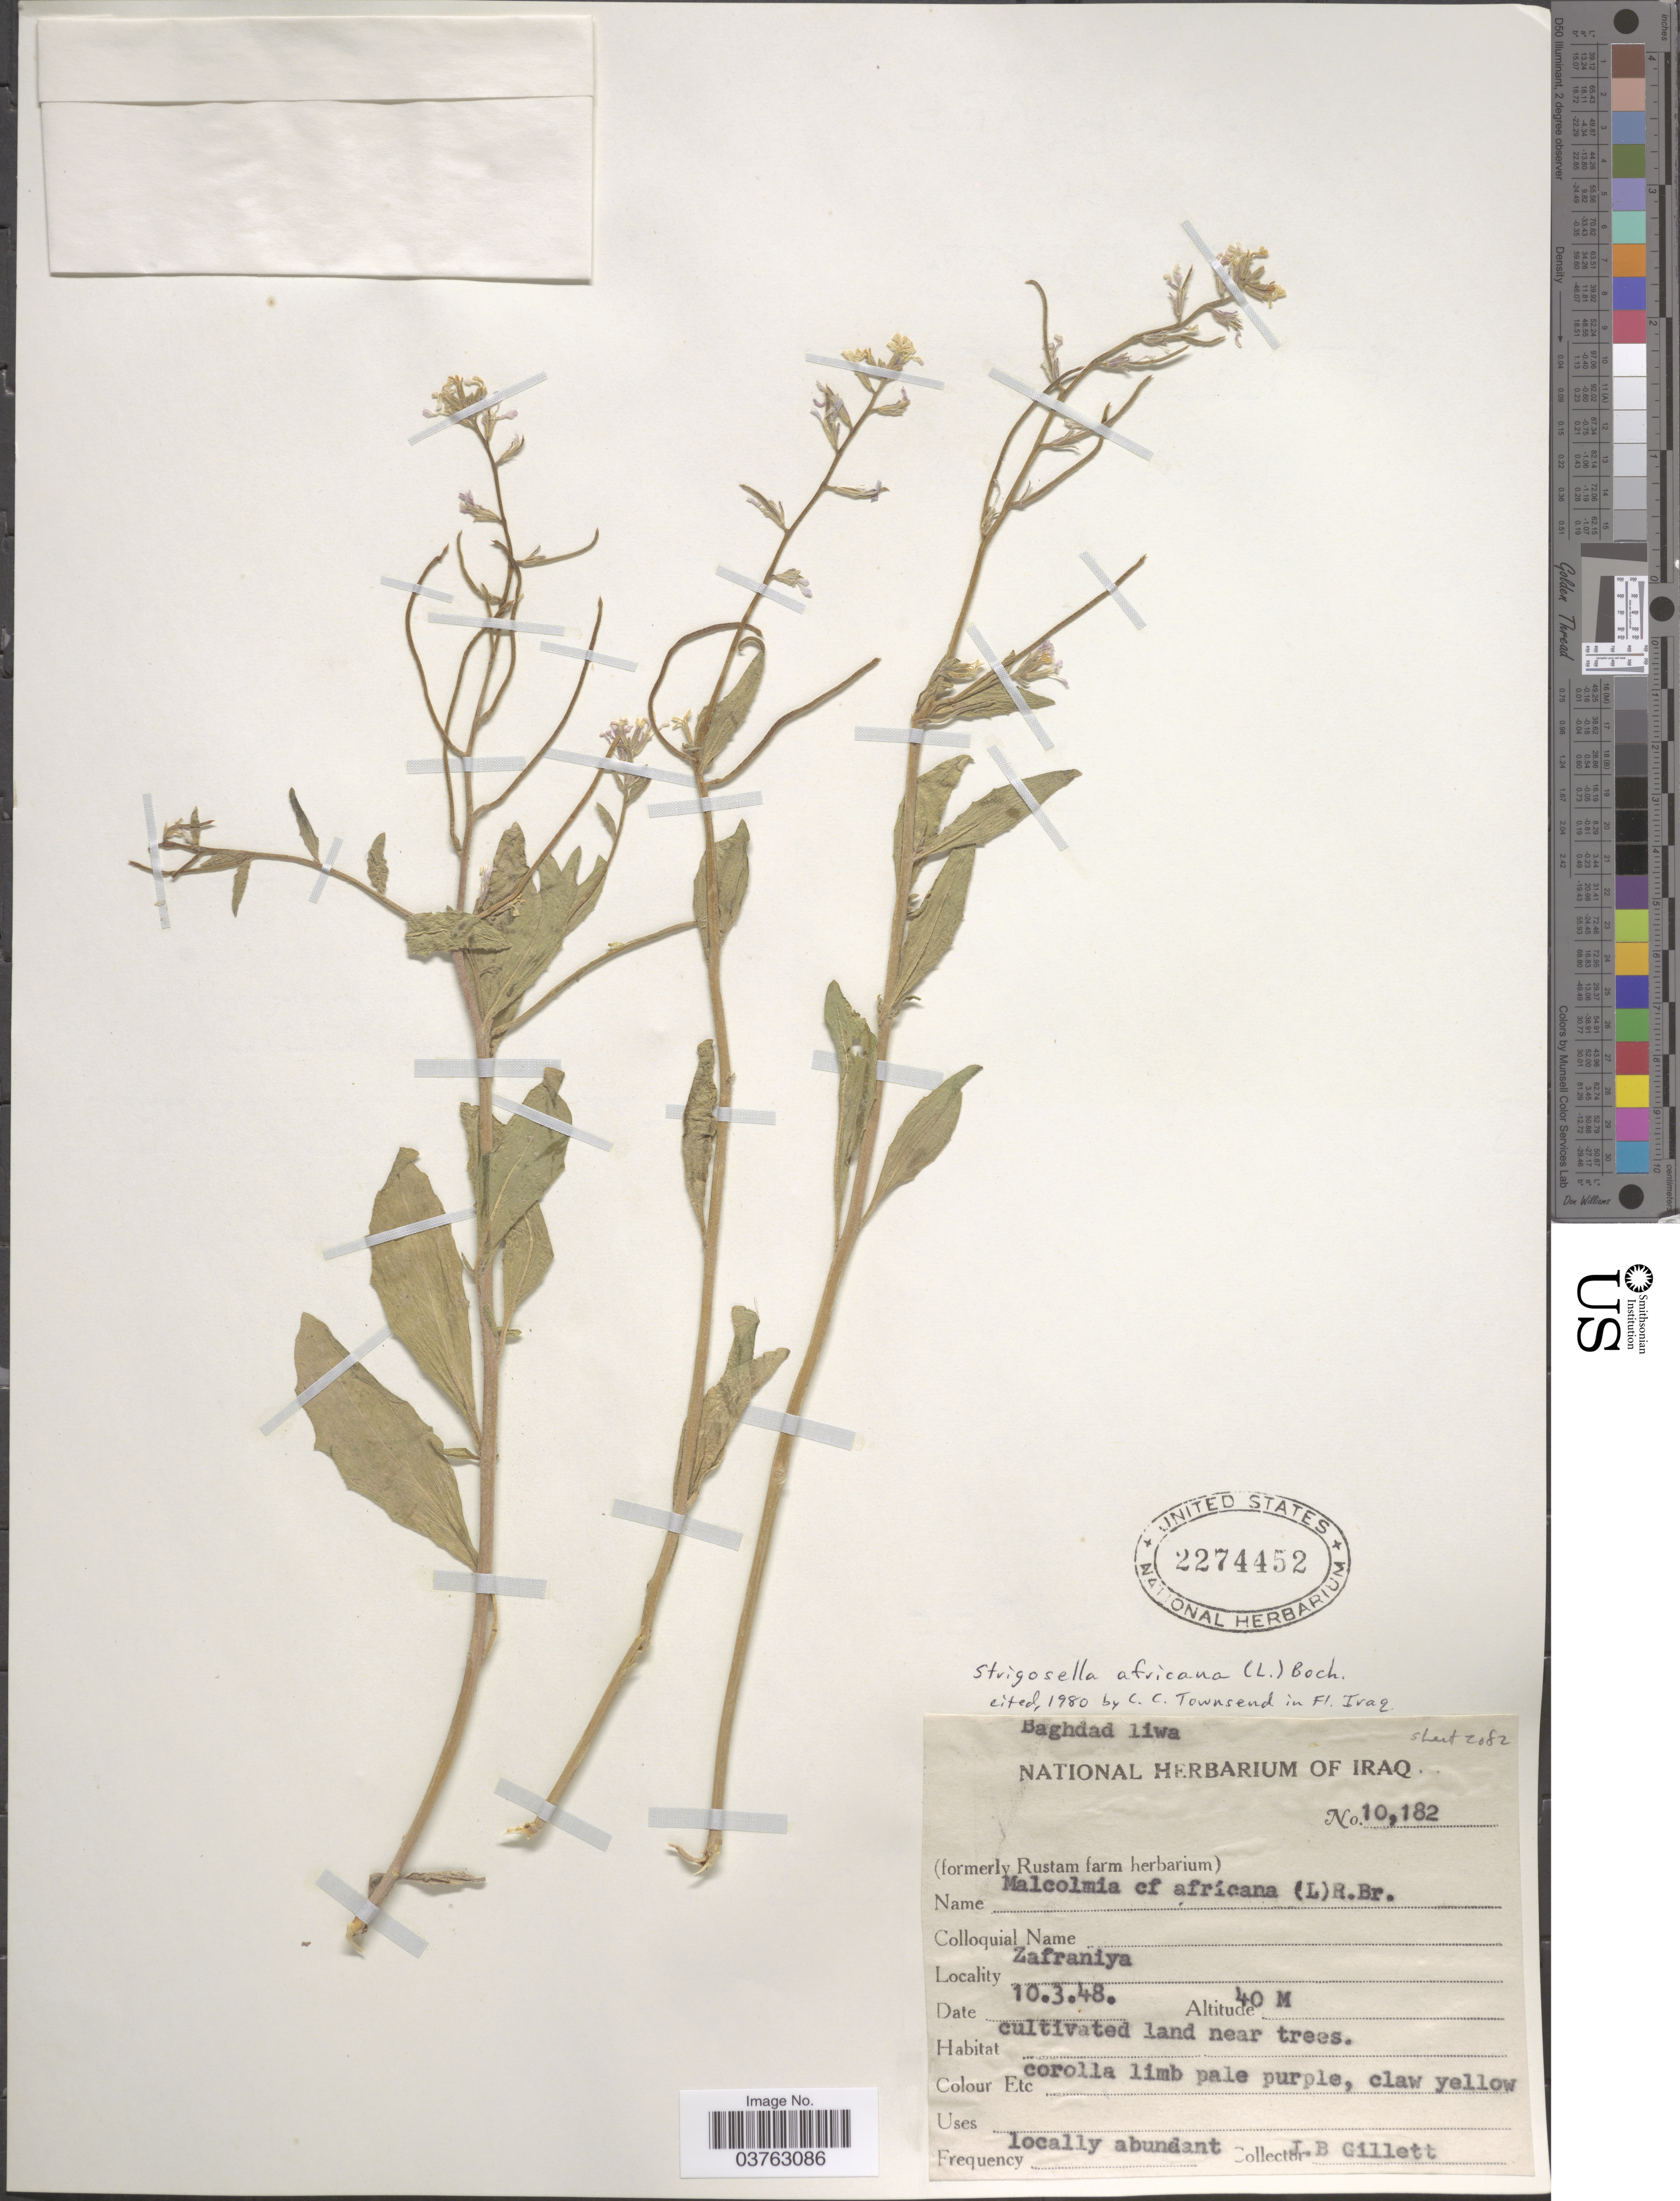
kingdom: Plantae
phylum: Tracheophyta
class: Magnoliopsida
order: Brassicales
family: Brassicaceae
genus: Malcolmia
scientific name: Malcolmia africana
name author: (L.) W.T. Aiton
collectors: J. B. Gillett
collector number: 10182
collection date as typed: Transcribed d/m/y: 10/3/48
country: Iraq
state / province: Baghdad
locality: Baghdad liwa. Zafraniya.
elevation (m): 40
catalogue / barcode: US 2274452